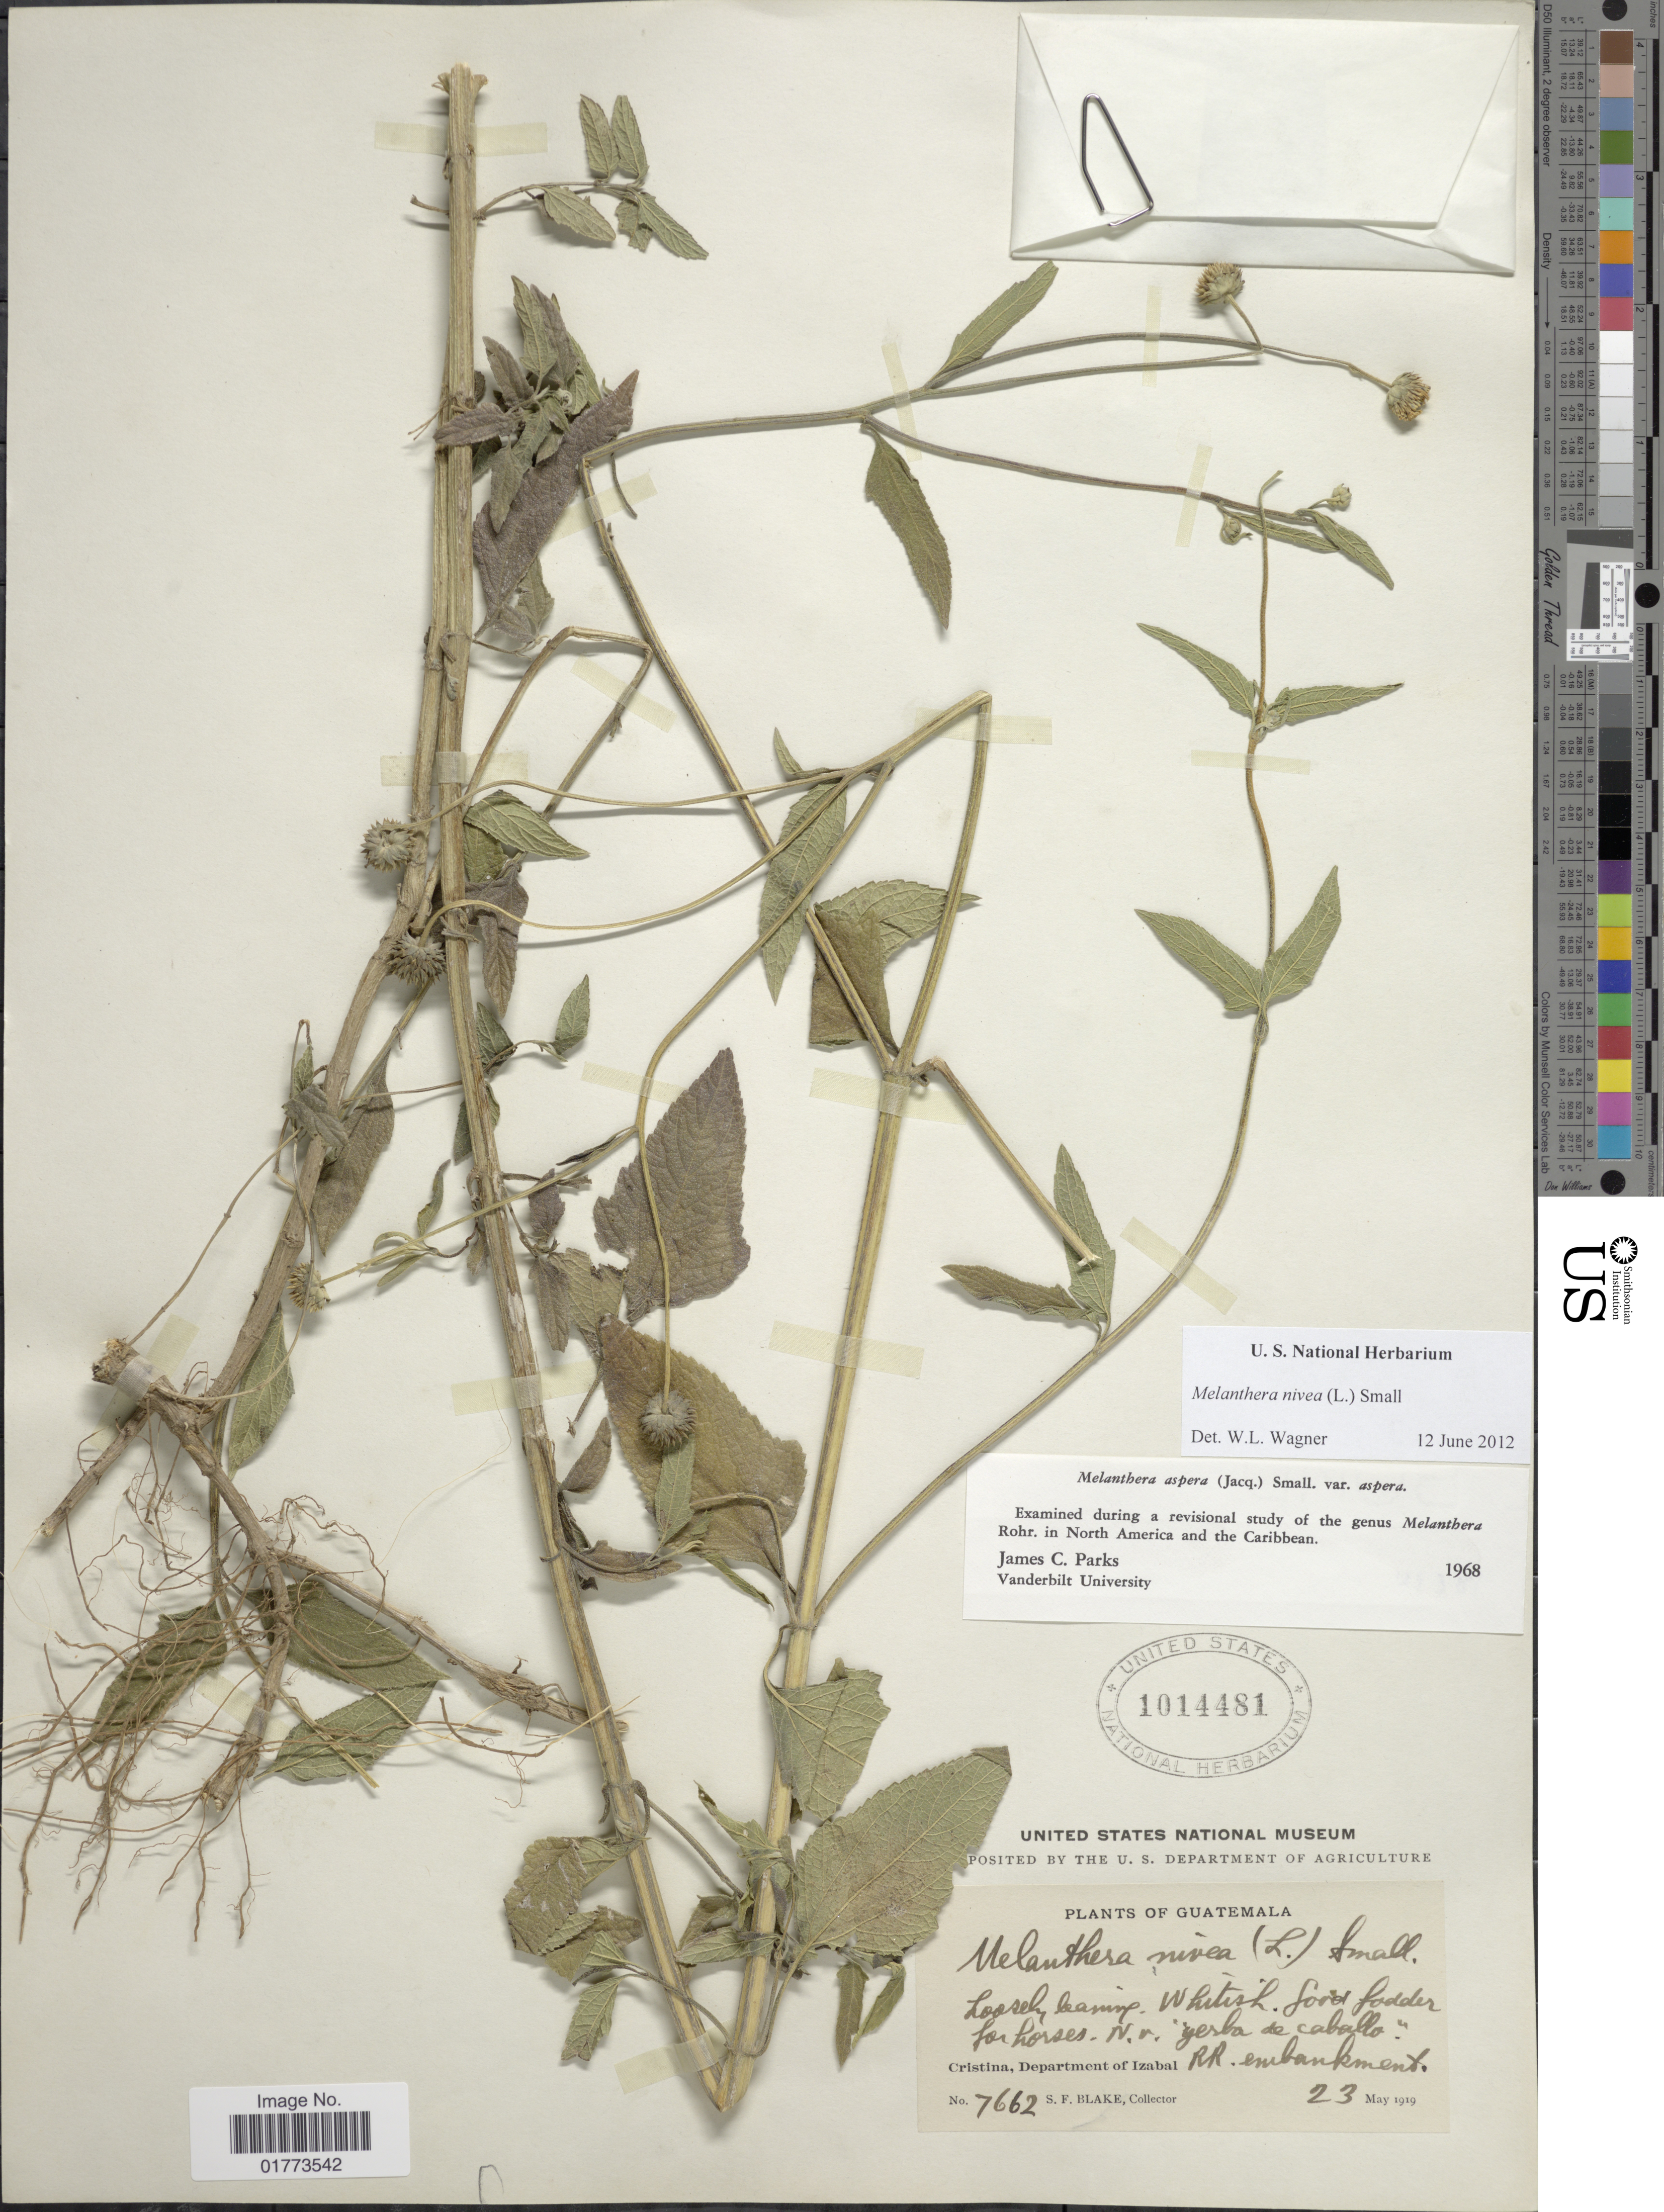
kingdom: Plantae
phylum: Tracheophyta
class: Magnoliopsida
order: Asterales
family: Asteraceae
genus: Melanthera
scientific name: Melanthera nivea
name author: (L.) Small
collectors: S. Blake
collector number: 7662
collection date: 1919-05-23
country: Guatemala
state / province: Izabal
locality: Cristina, RR. embankment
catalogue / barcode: US 1014481